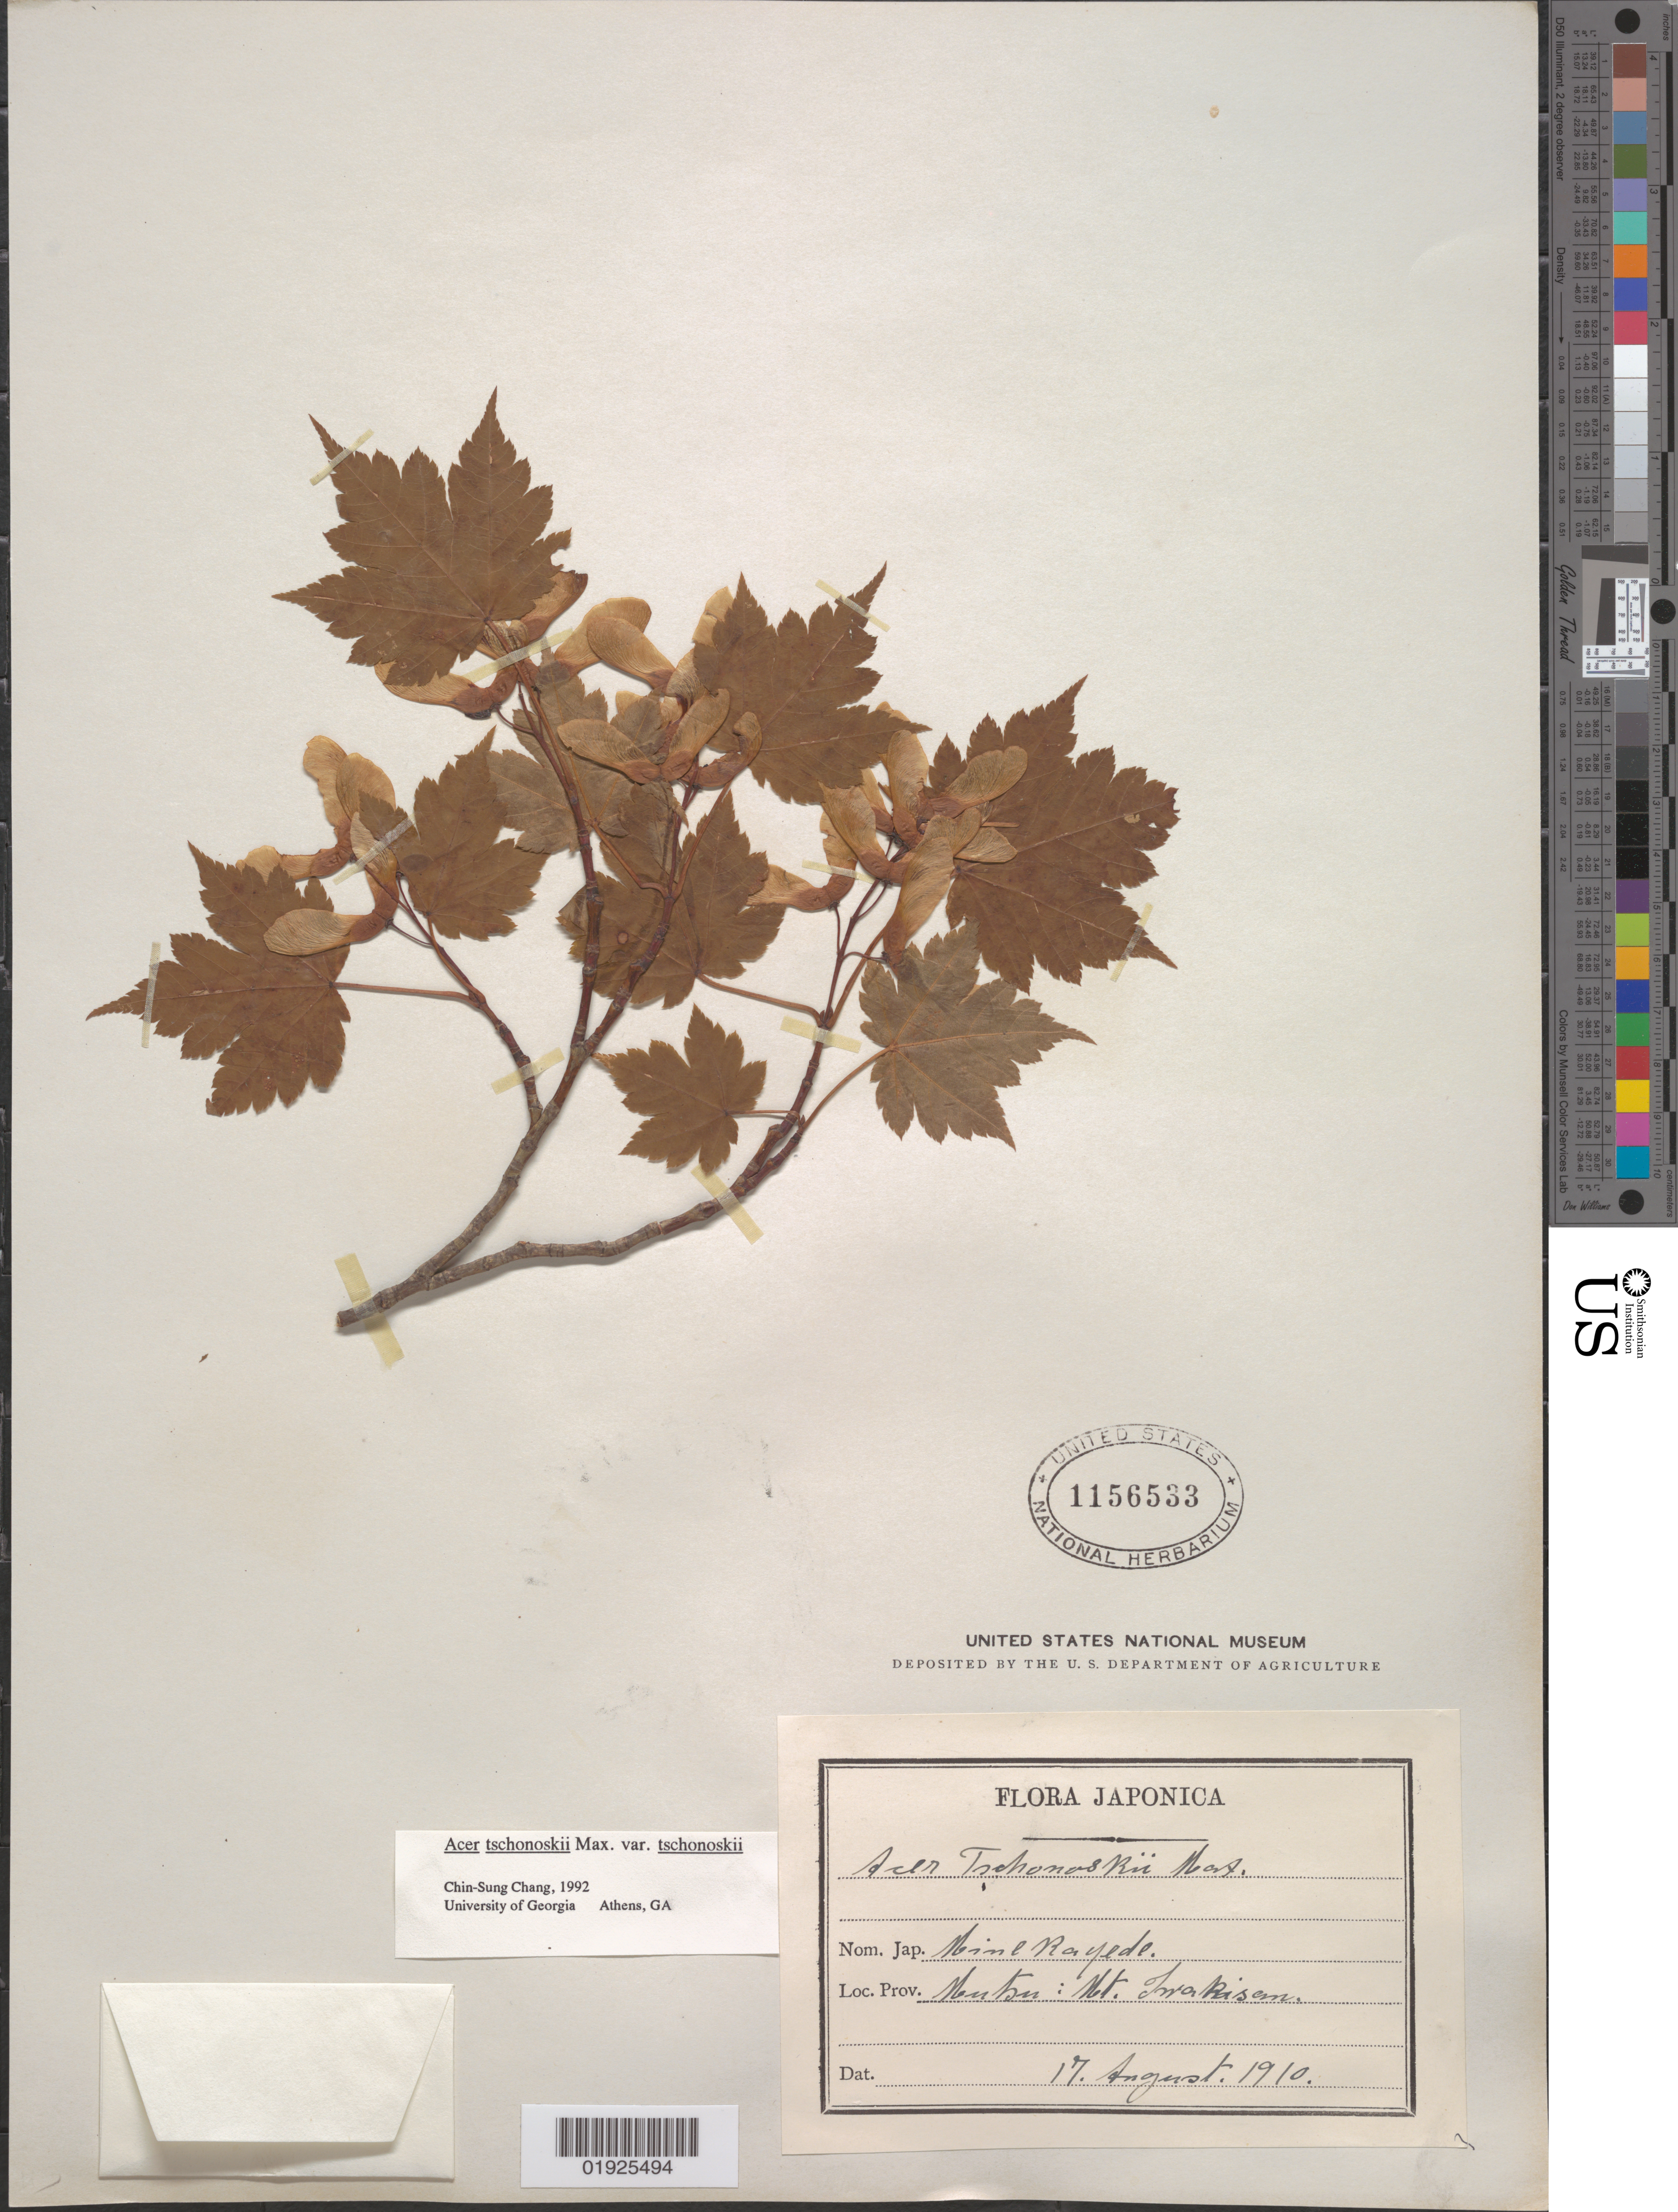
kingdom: Plantae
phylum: Tracheophyta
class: Magnoliopsida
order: Sapindales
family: Sapindaceae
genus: Acer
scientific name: Acer tschonoskii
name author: Maxim.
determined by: Chang, C. S., (SNUA)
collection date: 1910-08-17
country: Japan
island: Honshu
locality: Mutsu: Mt. Twakisan [?]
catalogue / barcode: US 1156533